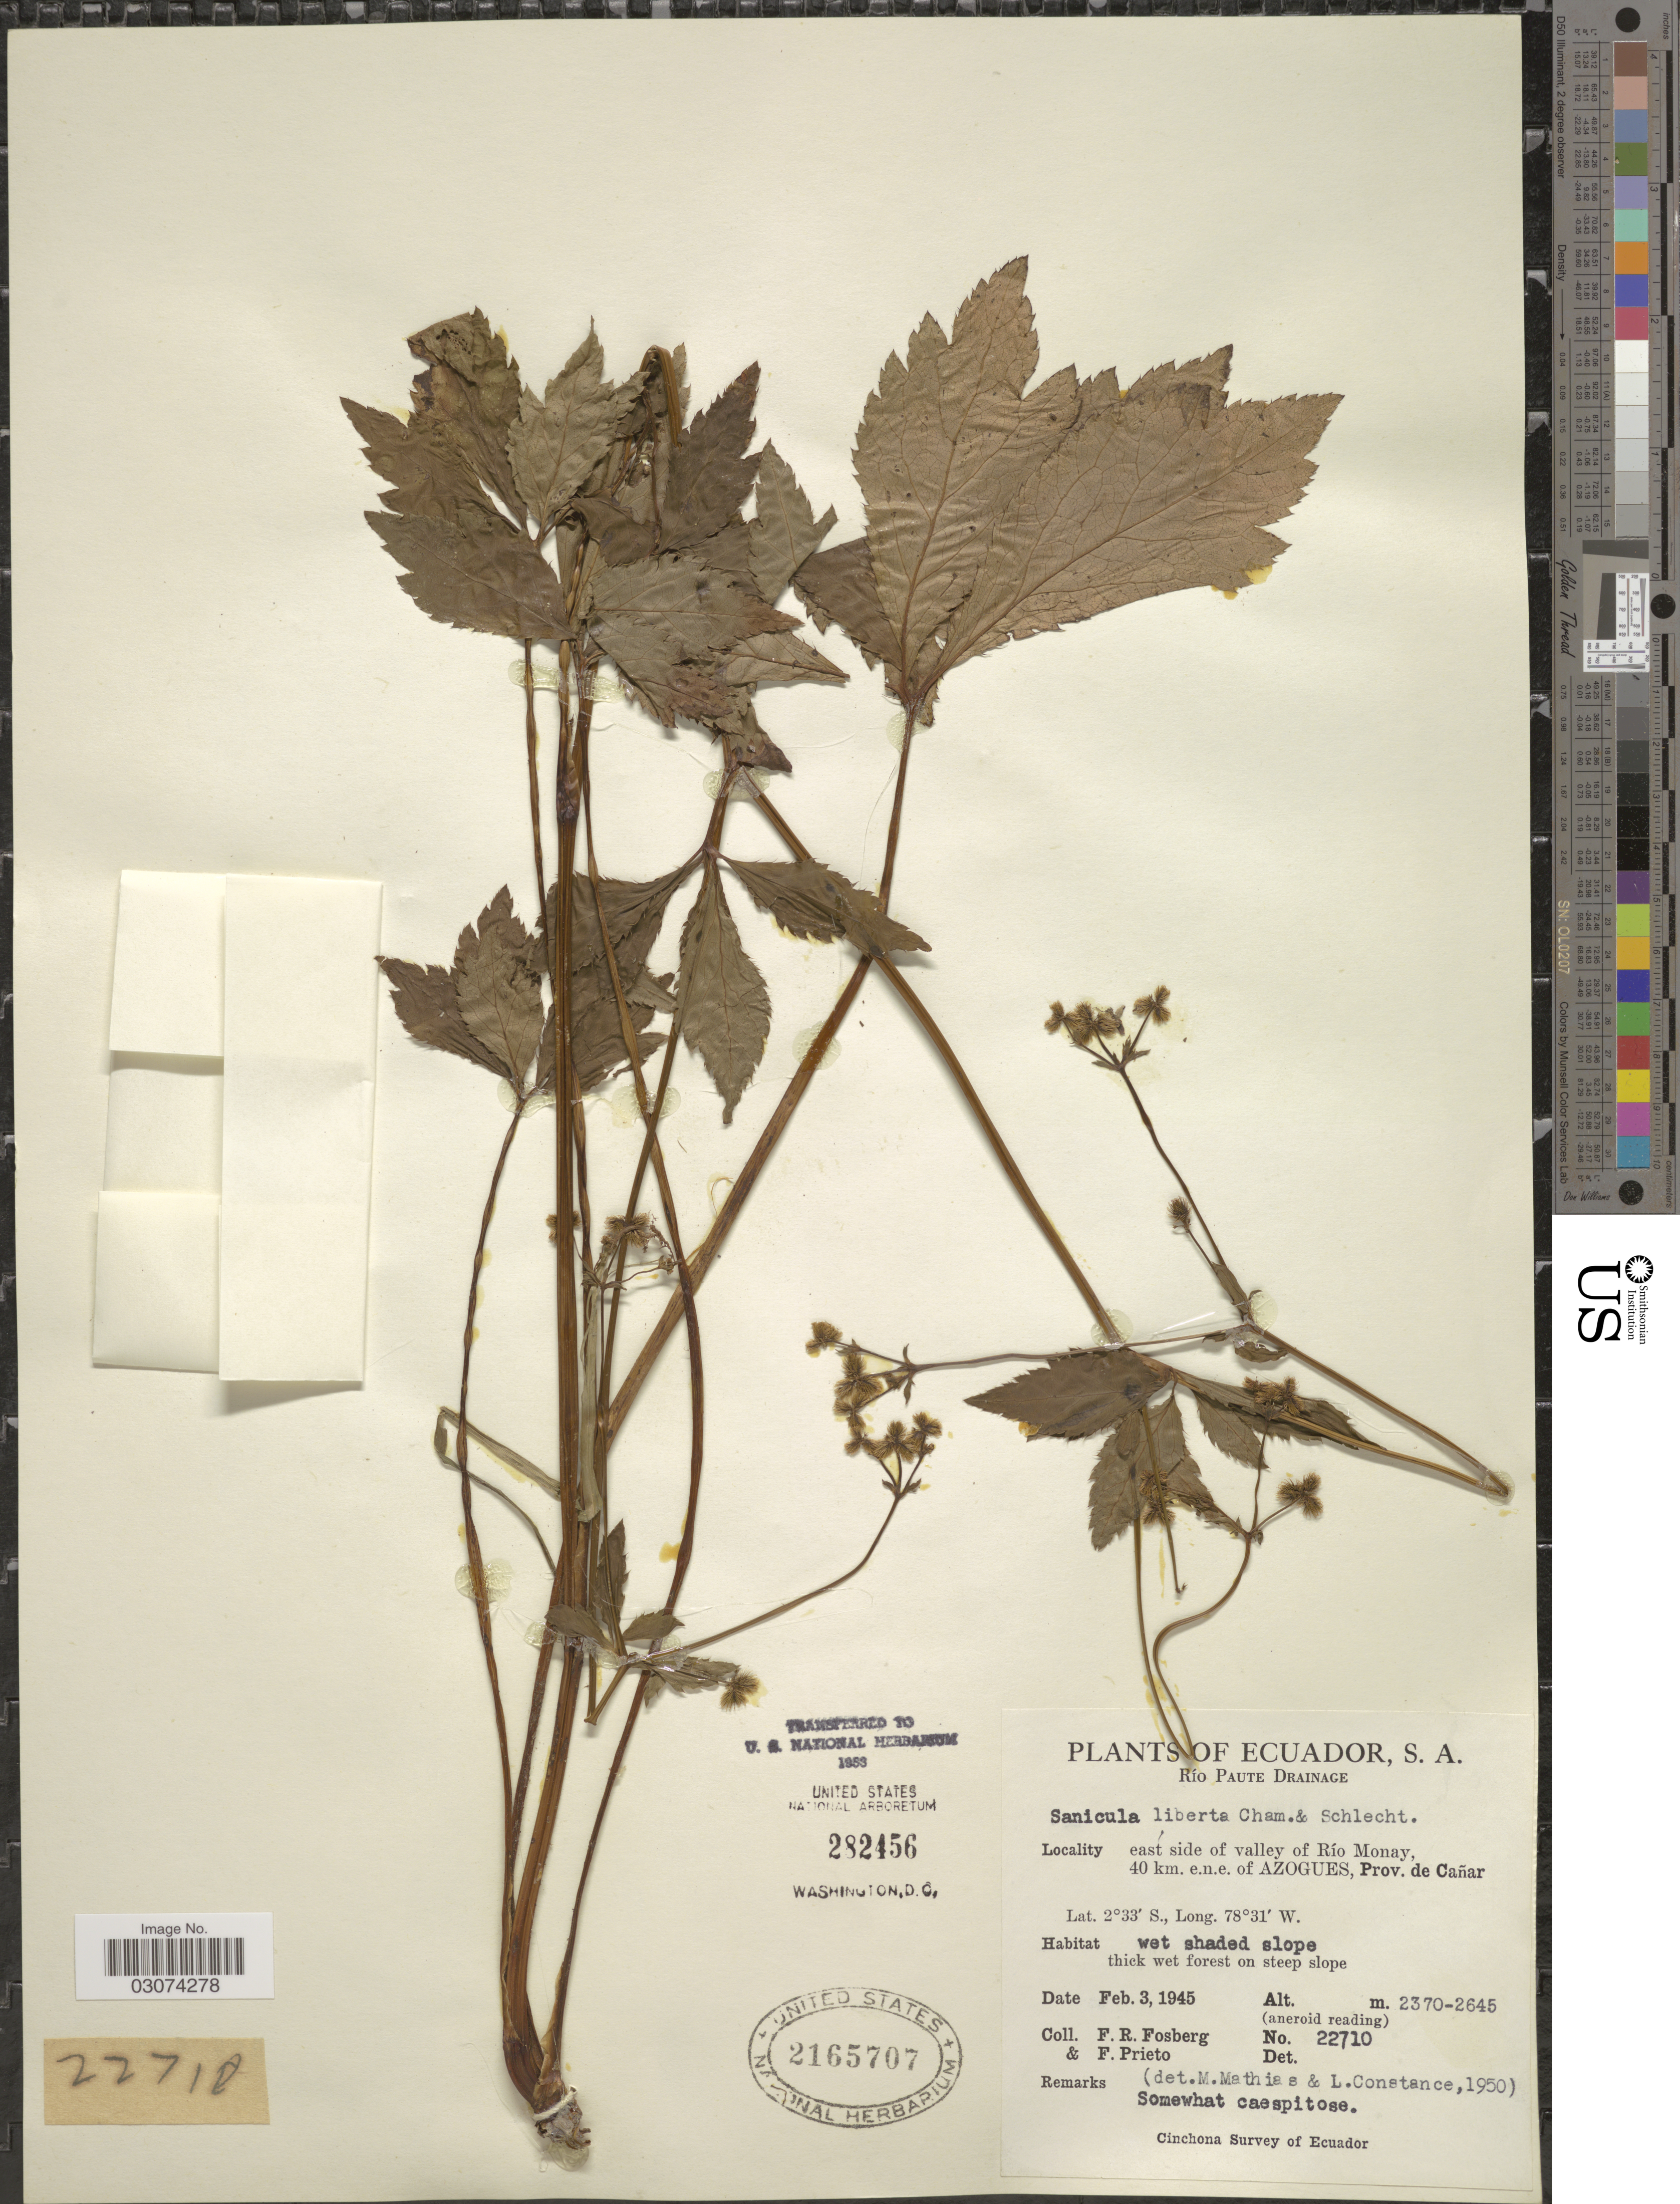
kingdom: Plantae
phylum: Tracheophyta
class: Magnoliopsida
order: Apiales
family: Apiaceae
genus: Sanicula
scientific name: Sanicula liberta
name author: Cham. & Schltdl.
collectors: F. R. Fosberg & F. Prieto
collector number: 22710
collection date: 1945-02-03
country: Ecuador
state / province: Cañar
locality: Río Paute Drainage. East side of valley of Río Monay, 40 km. e.n.e. of Azogues.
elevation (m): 2370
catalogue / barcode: US 2165707